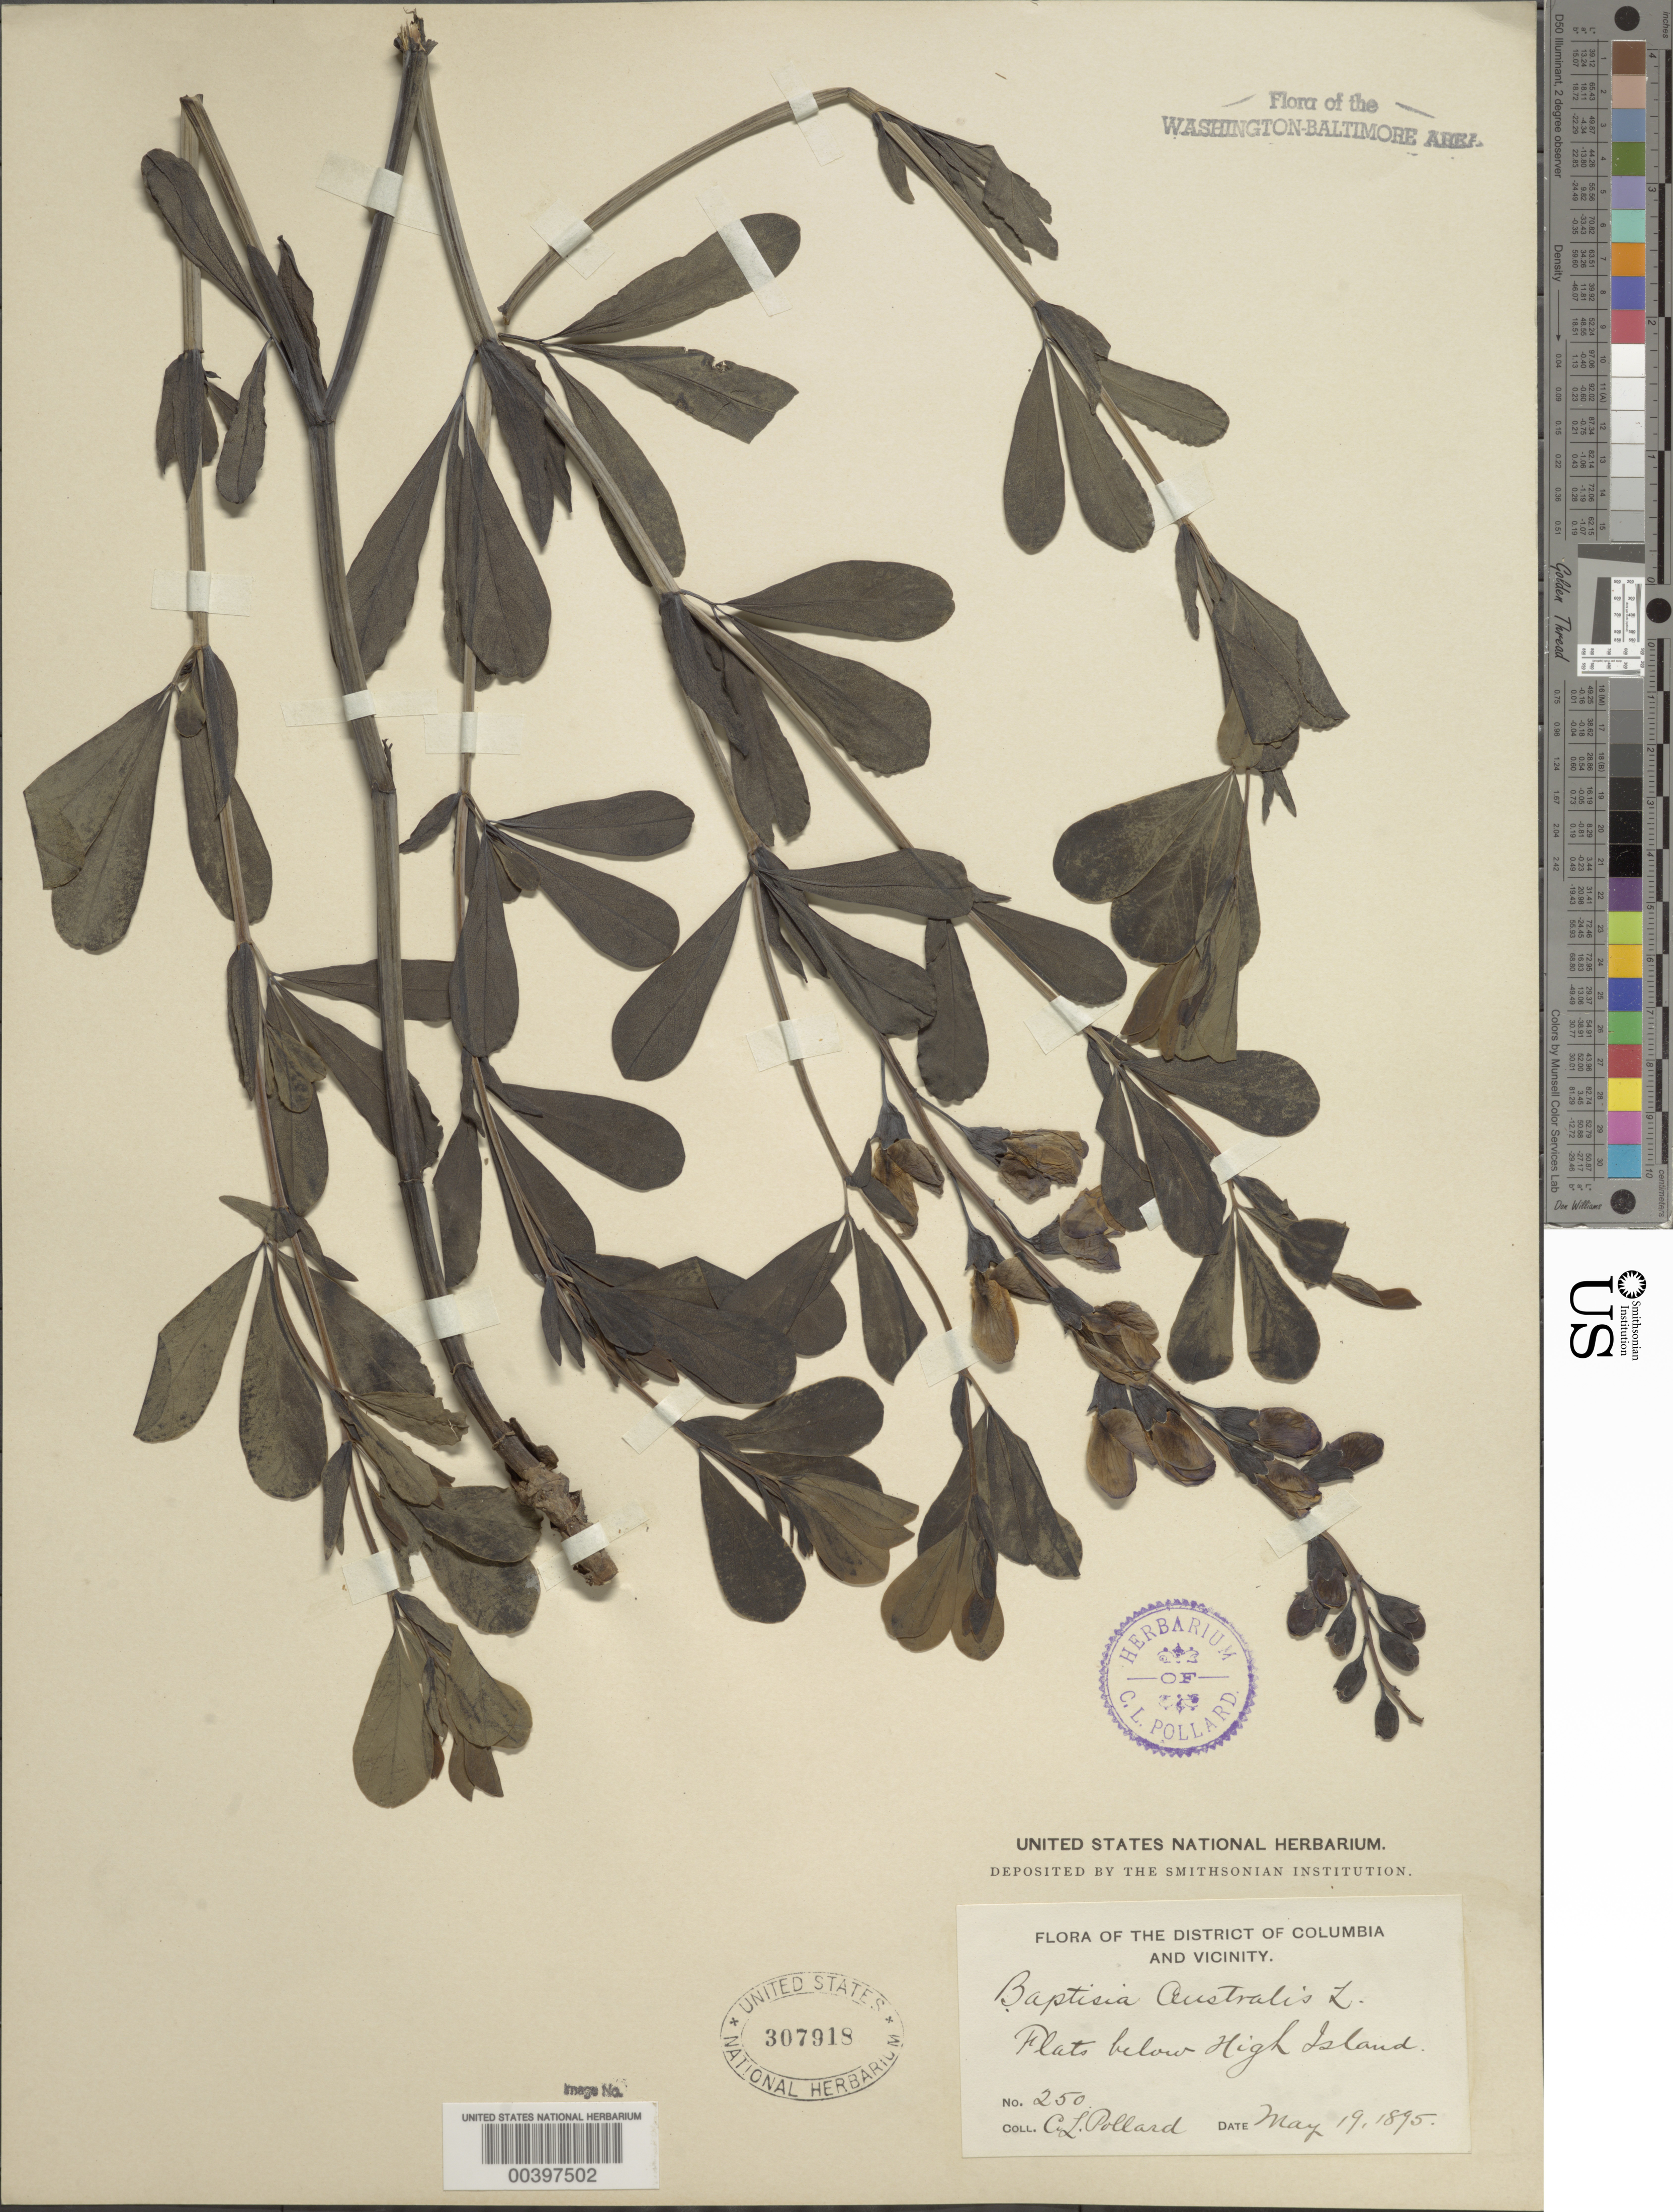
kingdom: Plantae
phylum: Tracheophyta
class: Magnoliopsida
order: Fabales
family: Fabaceae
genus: Baptisia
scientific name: Baptisia australis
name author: (L.) R. Br.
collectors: C. L. Pollard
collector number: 250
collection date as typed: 19 May 1895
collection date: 1895-05-19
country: United States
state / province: Maryland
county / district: Montgomery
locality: Potomac Flats near High Island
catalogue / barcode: US 307918